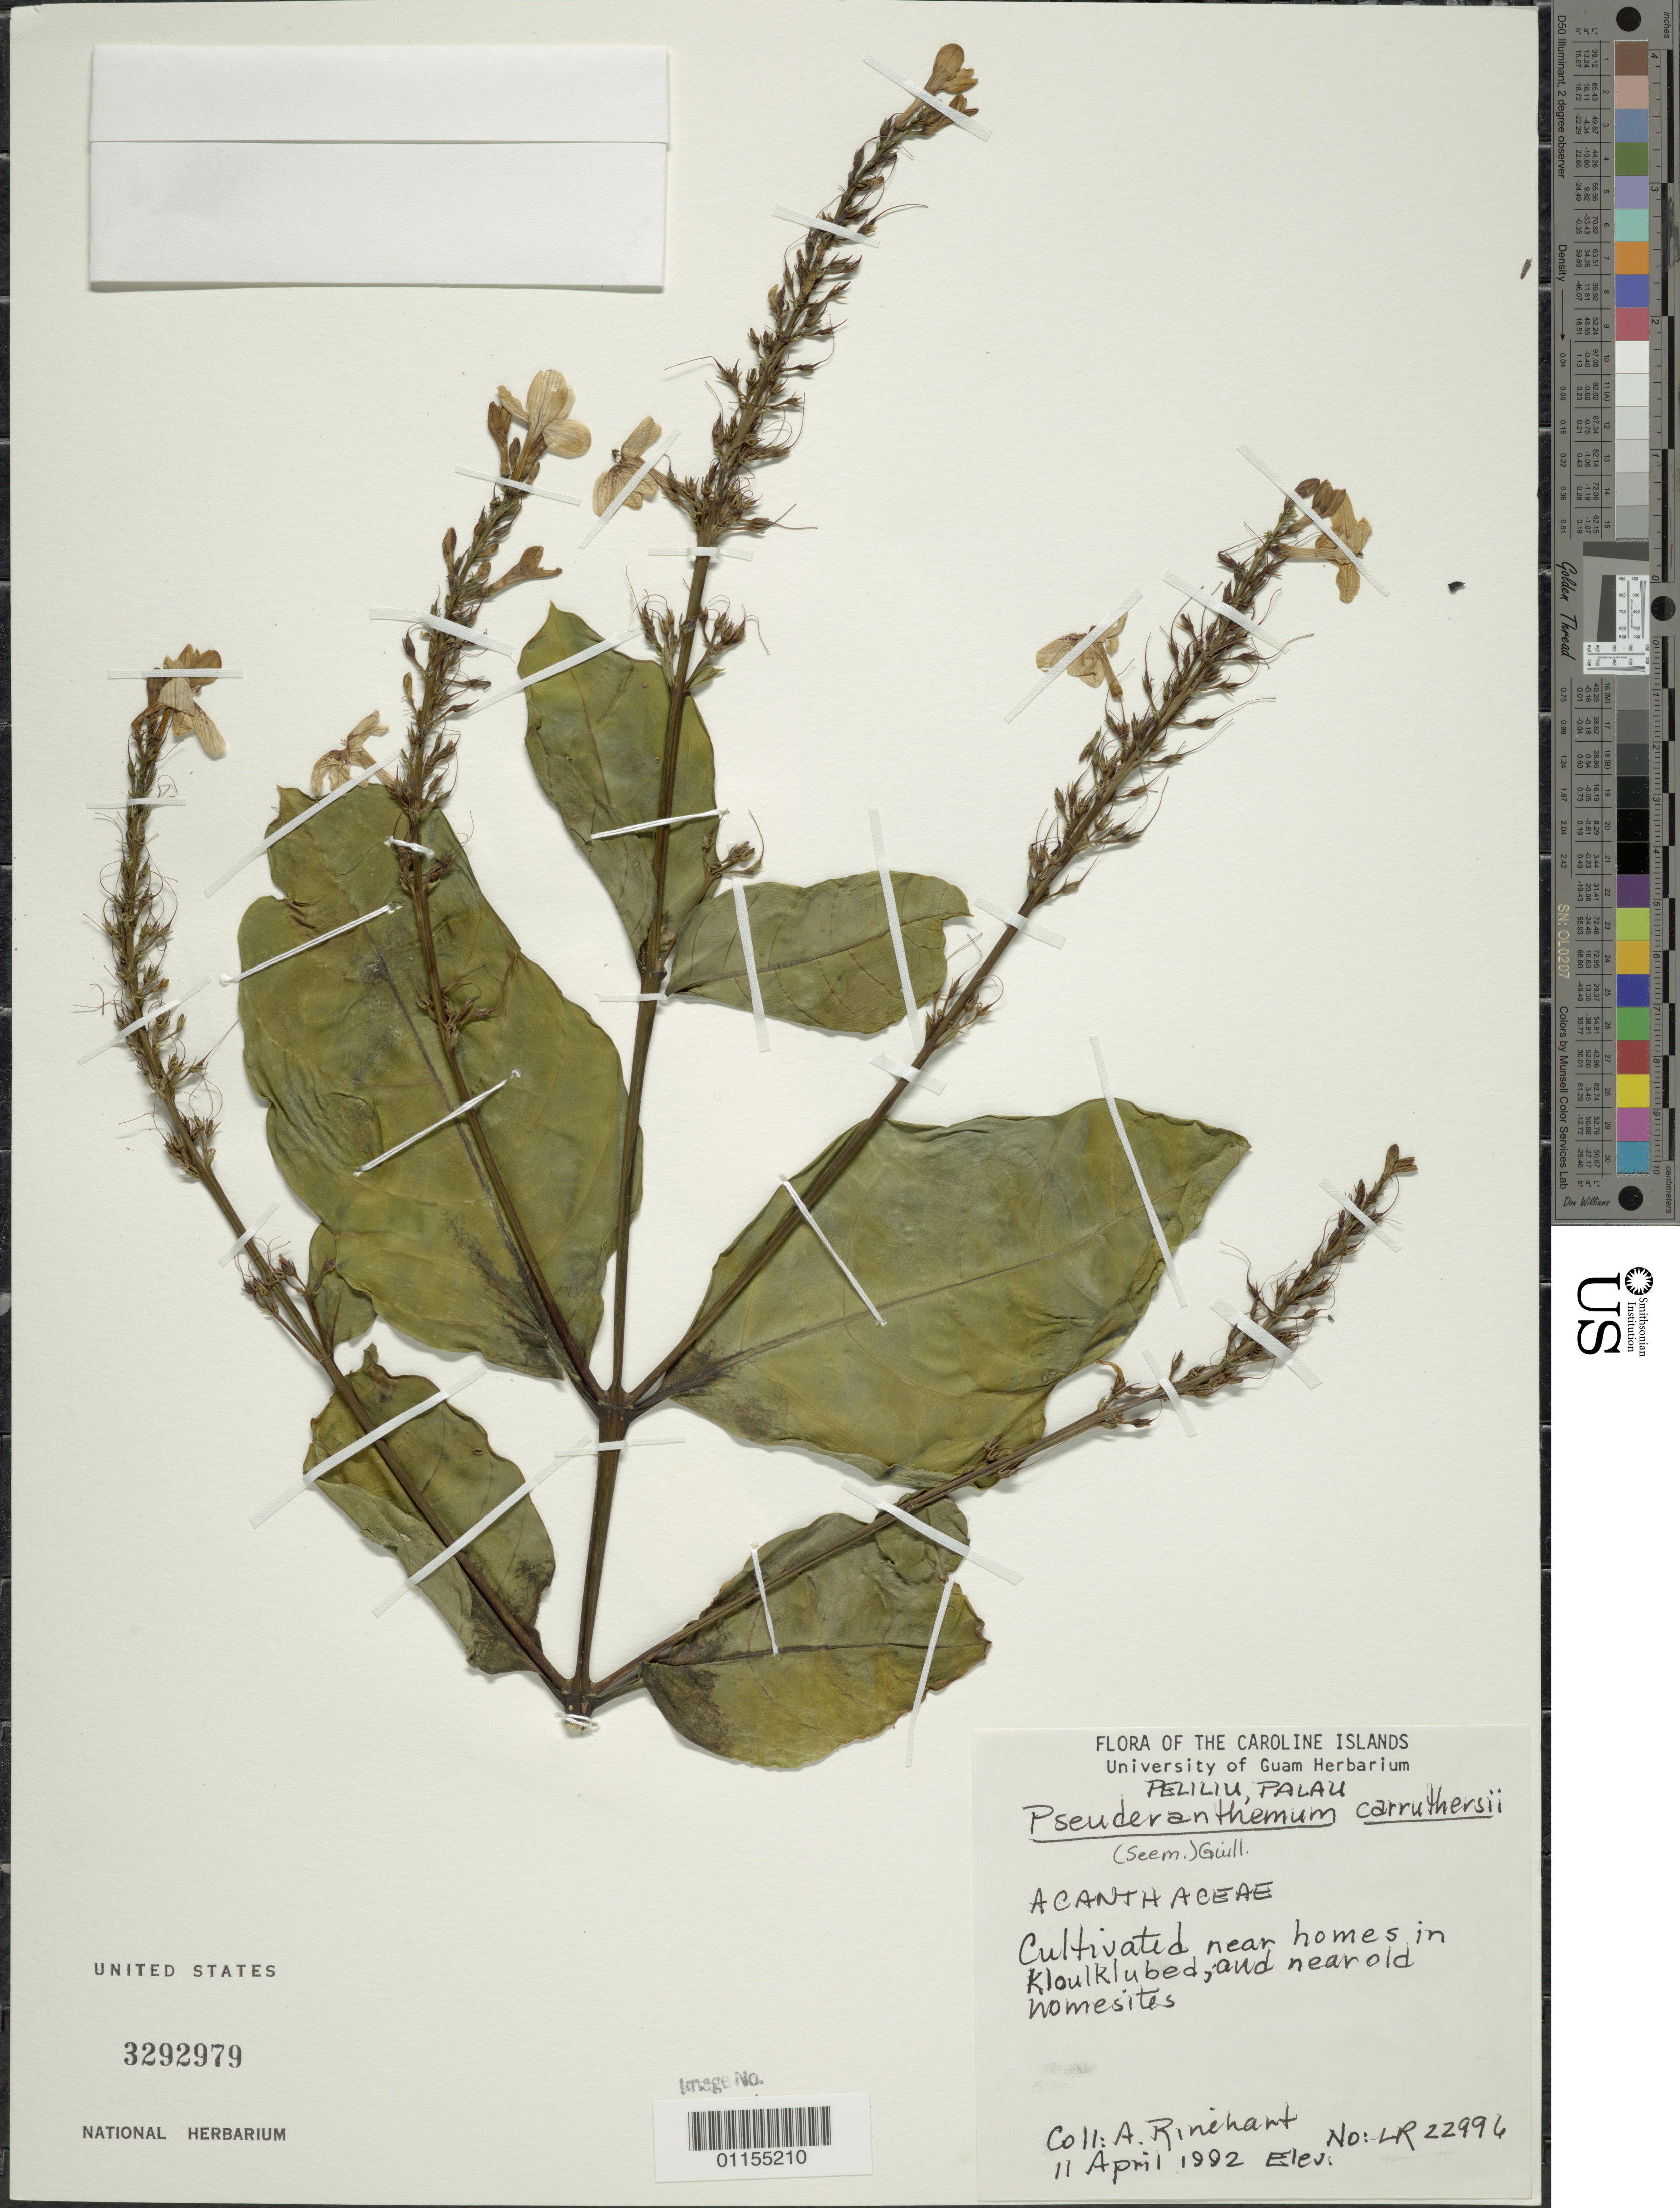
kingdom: Plantae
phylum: Tracheophyta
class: Magnoliopsida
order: Lamiales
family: Acanthaceae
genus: Pseuderanthemum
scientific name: Pseuderanthemum carruthersii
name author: (Seem.) Guillaumin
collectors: A. Rinehart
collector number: LR22996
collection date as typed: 11 Apr 1992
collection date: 1992-04-11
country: Palau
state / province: Peleliu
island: Beliliou [Peleliu]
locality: Near homes in Kloulkubed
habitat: near old home sites.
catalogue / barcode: US 3292979